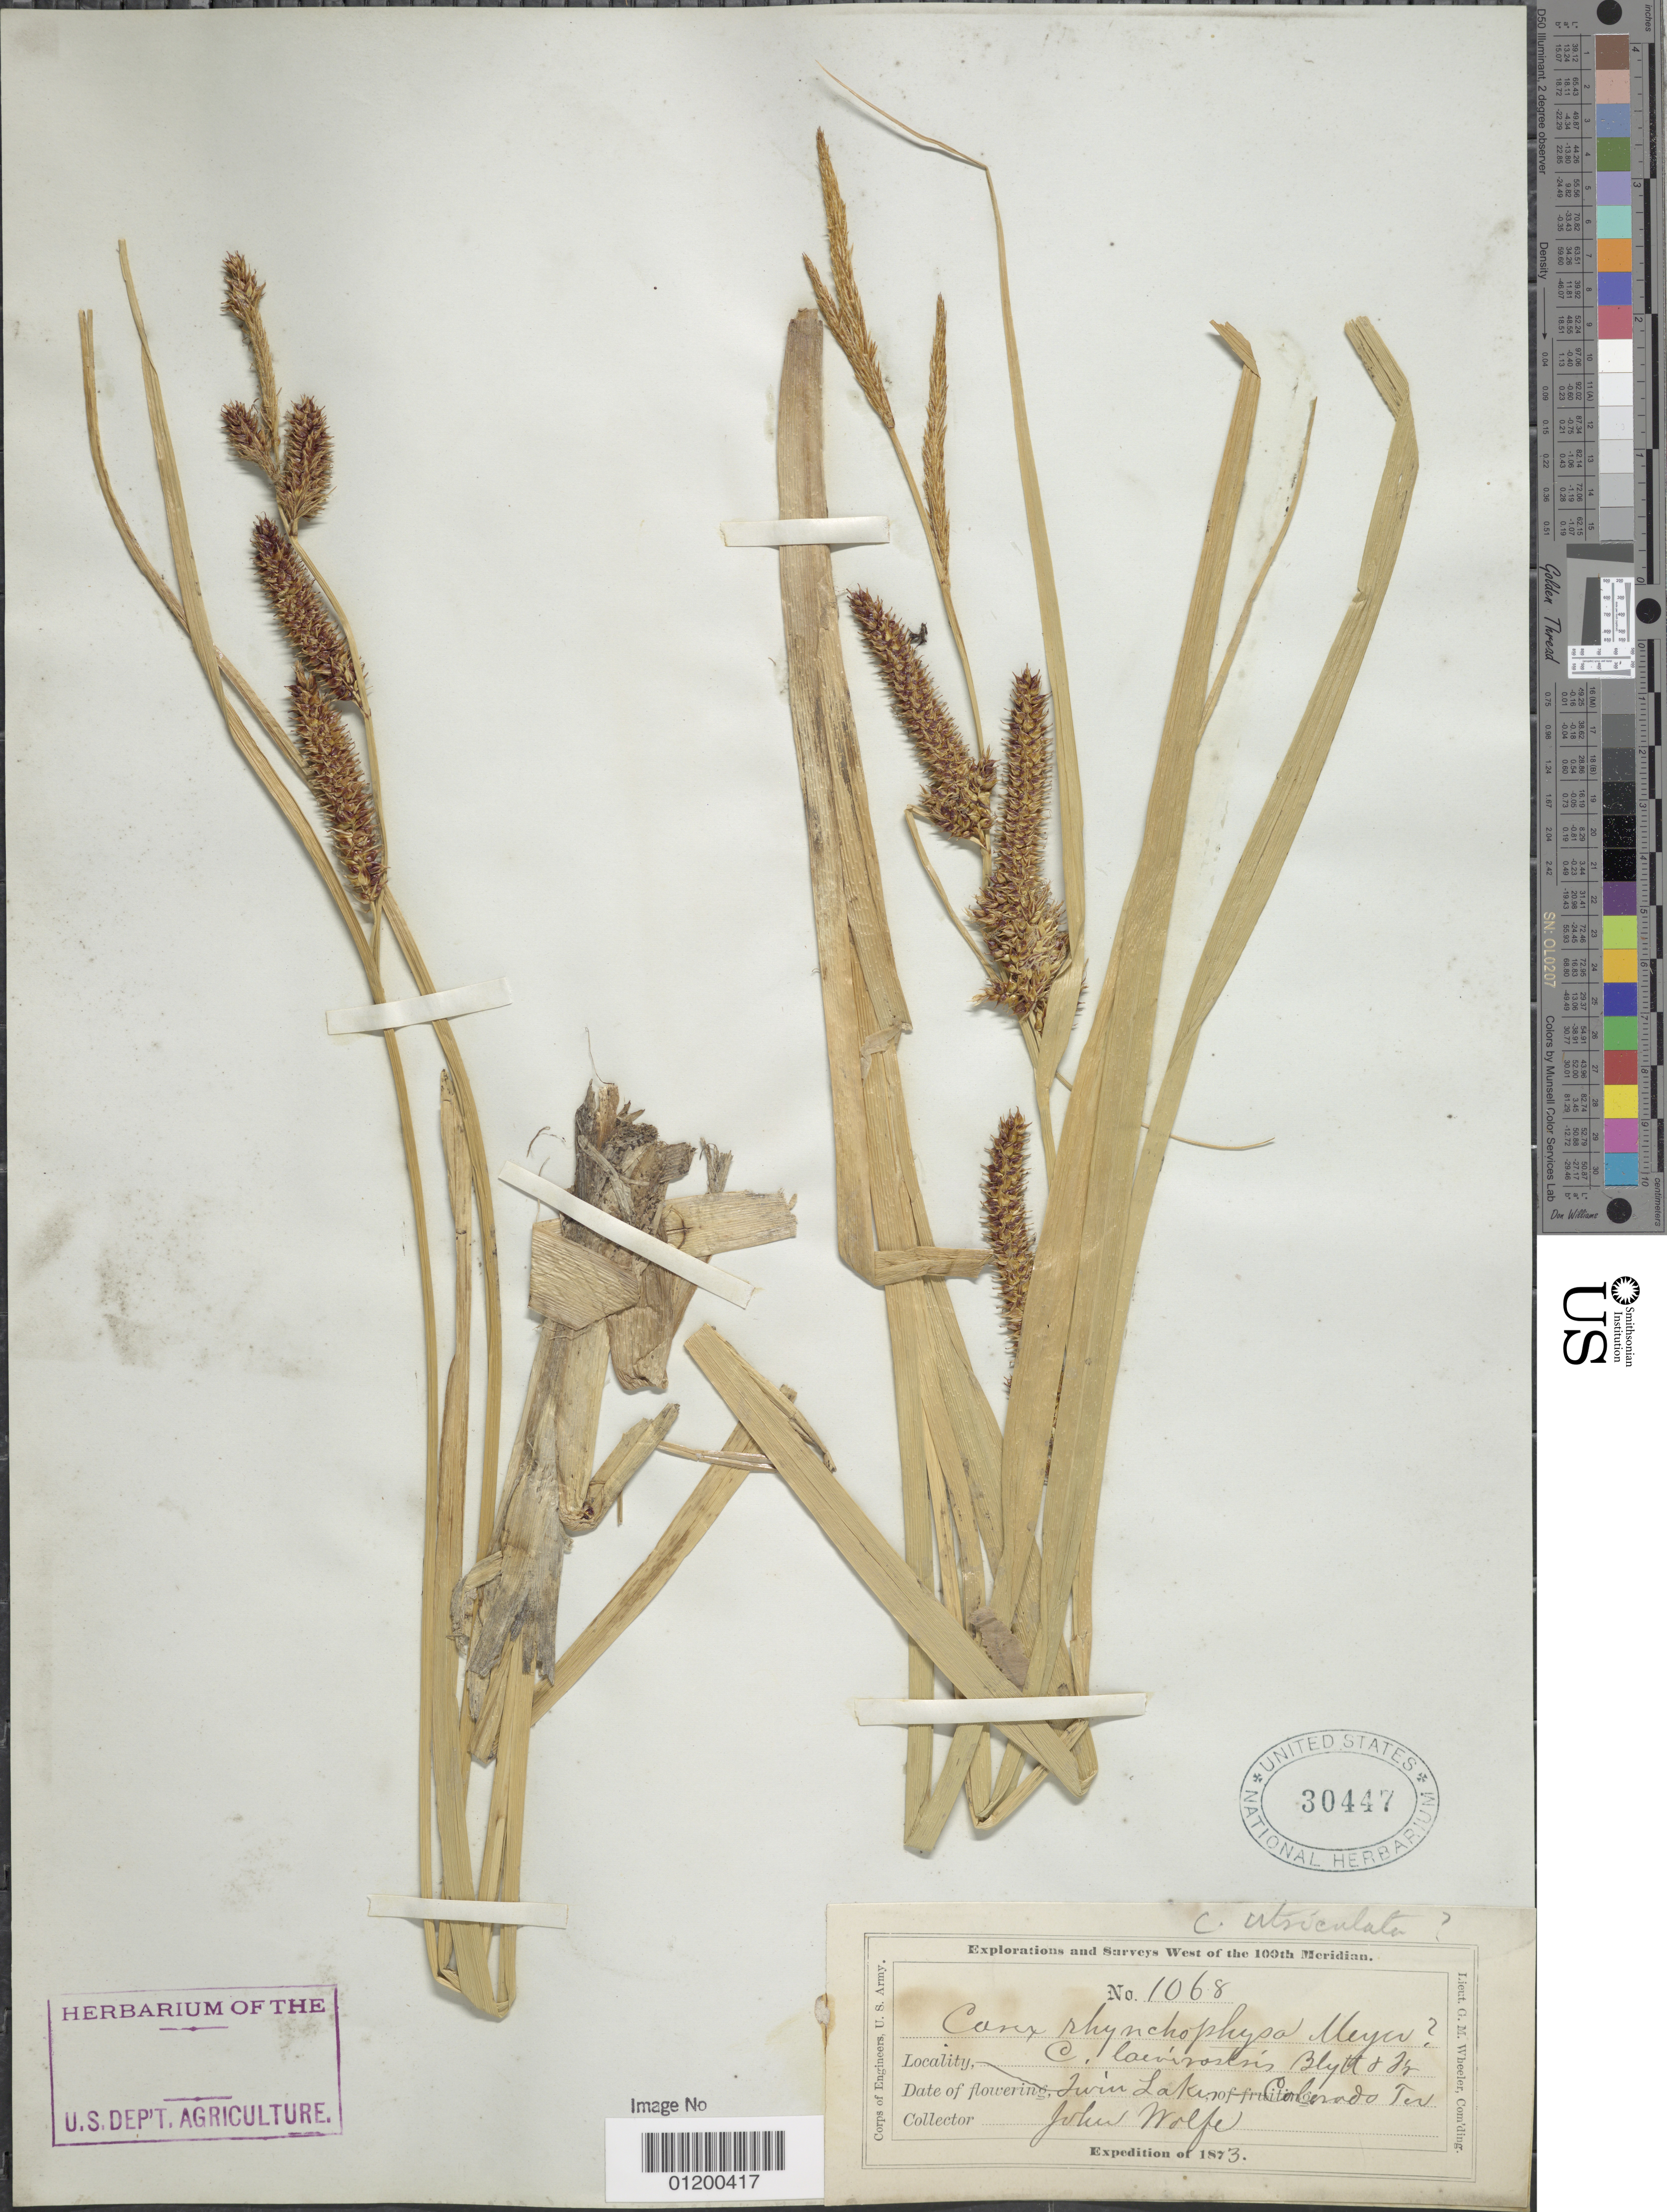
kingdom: Plantae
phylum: Tracheophyta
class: Liliopsida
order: Poales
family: Cyperaceae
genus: Carex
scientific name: Carex utriculata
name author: Boott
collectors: J. Wolf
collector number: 1068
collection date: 1873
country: United States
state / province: Colorado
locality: Twin Lakes.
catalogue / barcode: US 30447